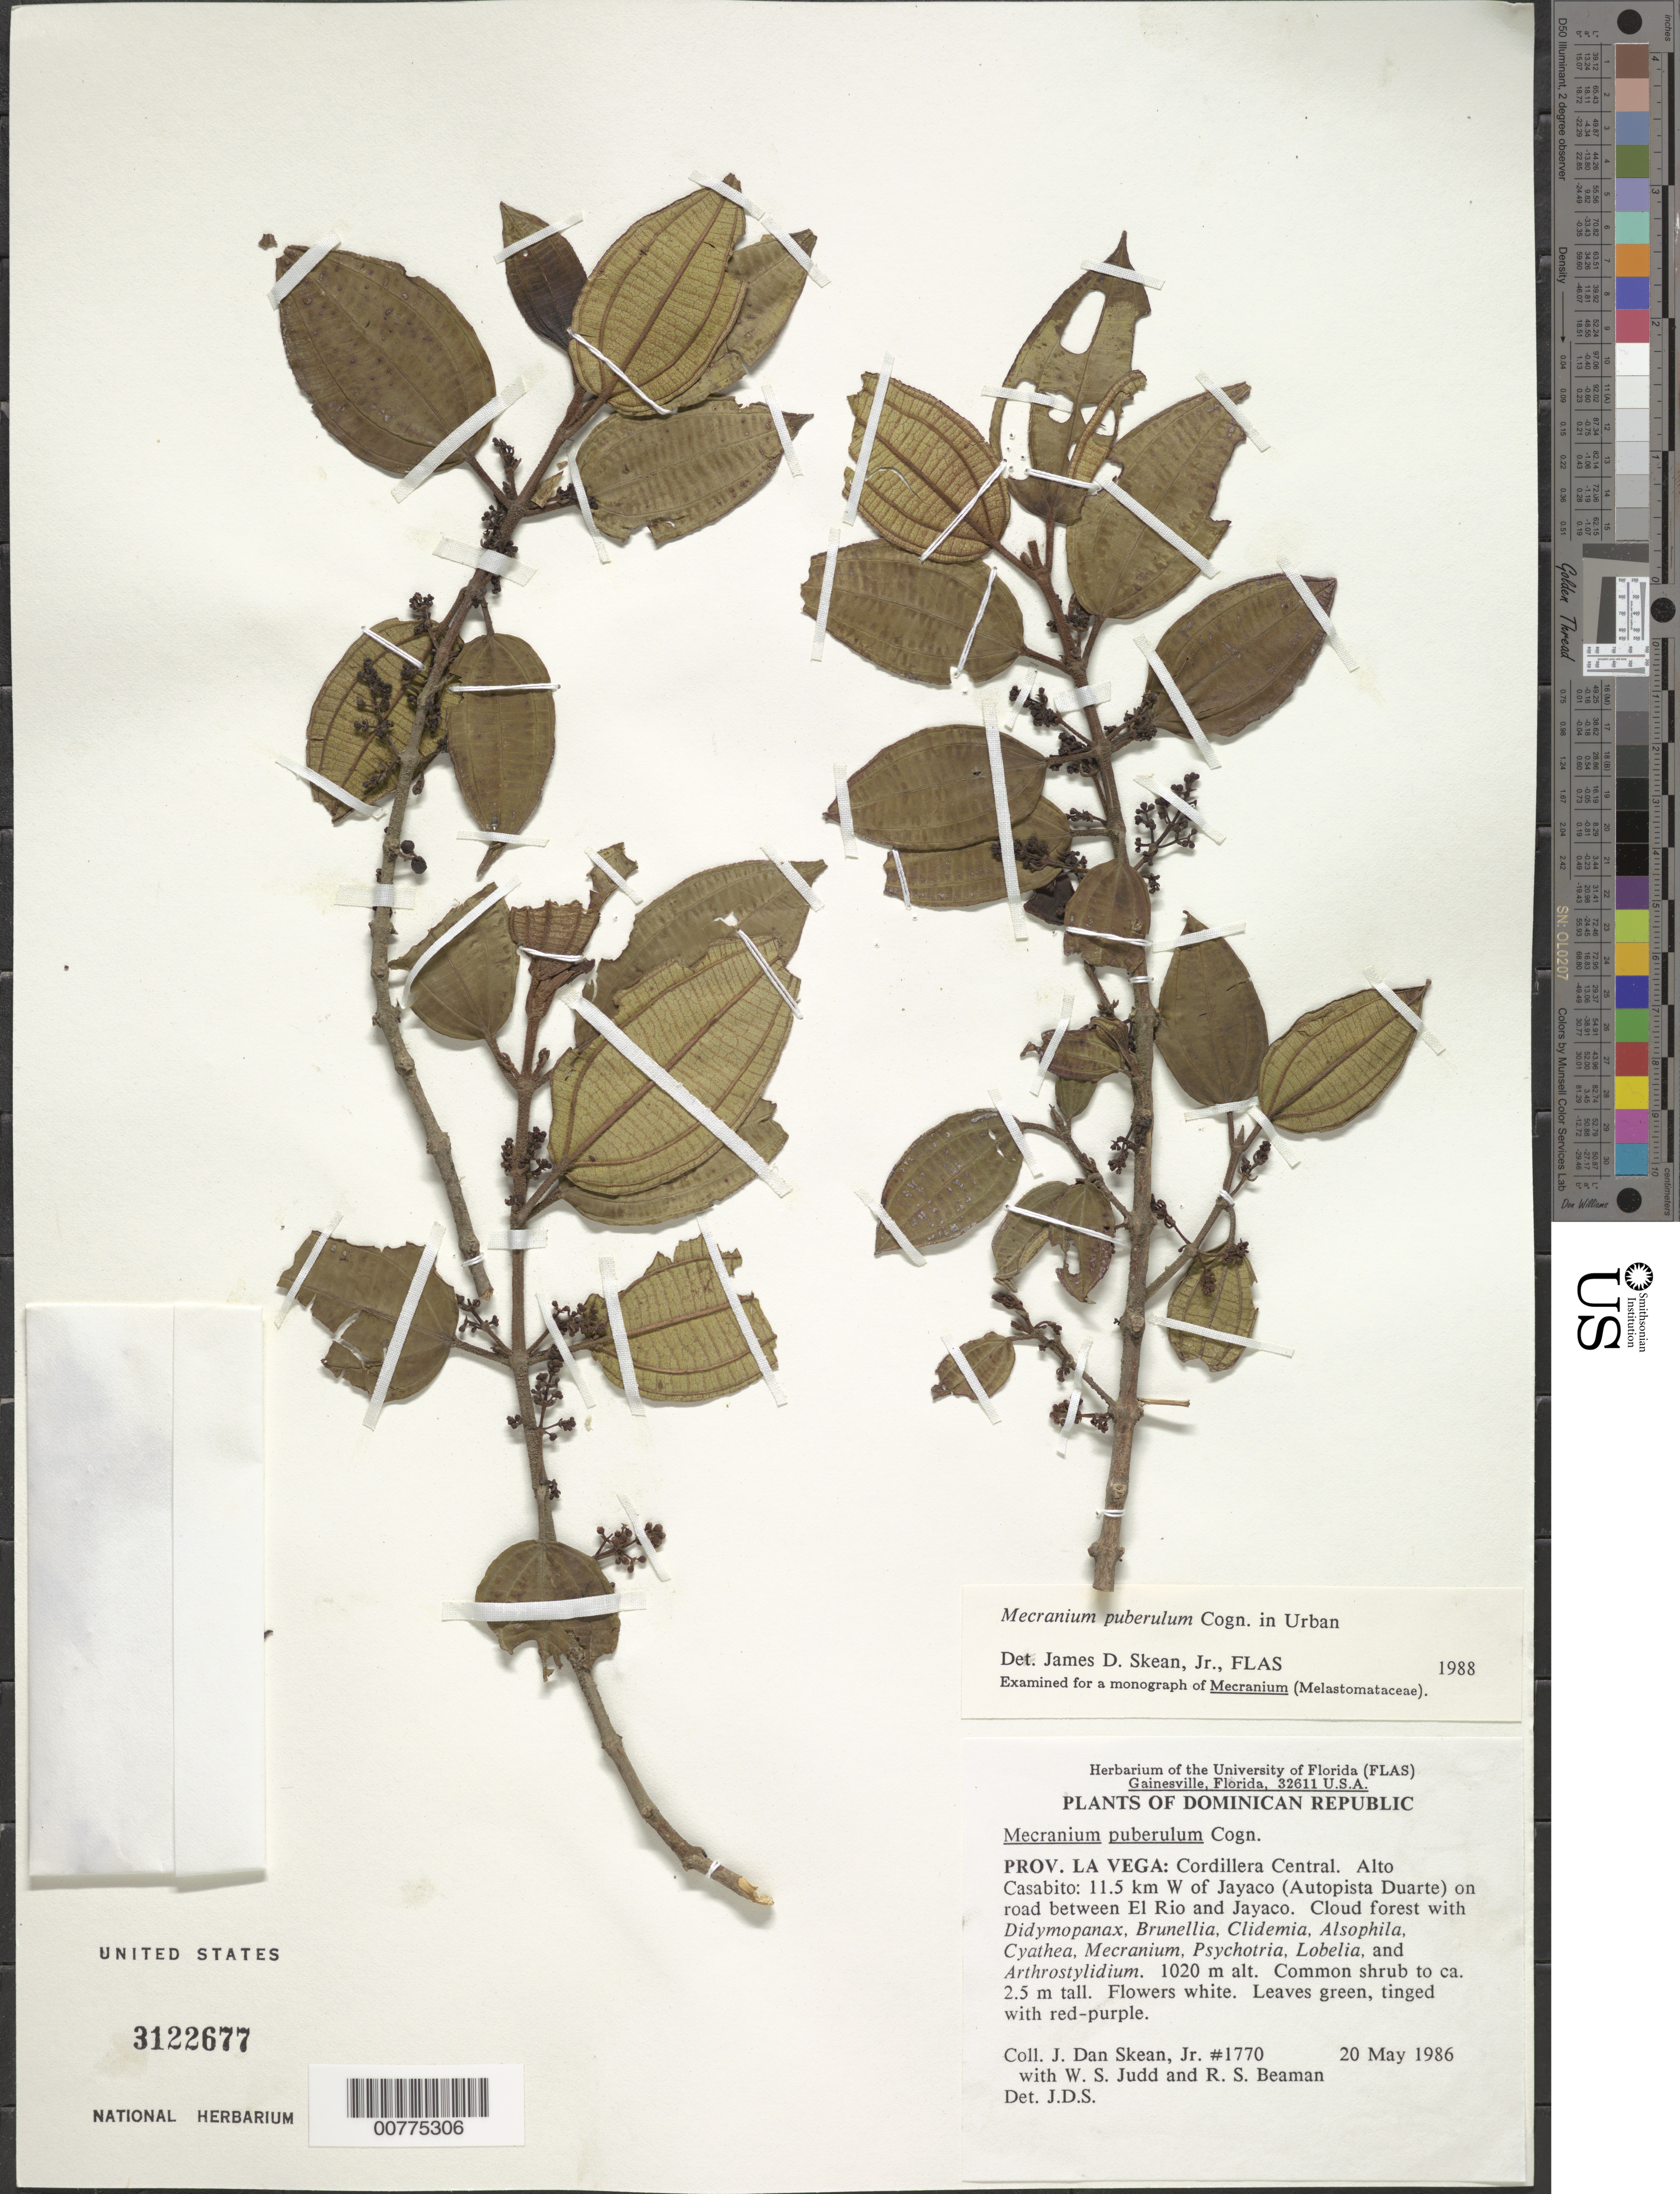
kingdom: Plantae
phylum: Tracheophyta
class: Magnoliopsida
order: Myrtales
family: Melastomataceae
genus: Mecranium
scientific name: Mecranium puberulum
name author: Cogn.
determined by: Skean, J. D., Jr.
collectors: J. D. Skean, W. S. Judd & R. S. Beaman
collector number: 1770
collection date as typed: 20 May 1986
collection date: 1986-05-20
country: Dominican Republic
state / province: La Vega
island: Hispaniola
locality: Cordillera Central, Alto Casabito - 11.5 km W of Jayaco (Duarte Highway) on the road between Jayaco and El Rio.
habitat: Cloud forest with Didymopanax, Brunellia, Clidemia, Alsophila, Cyathea, Mecranium, Psychotria, Lobelia, and Arthrostylidium.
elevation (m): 1020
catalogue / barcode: US 3122677